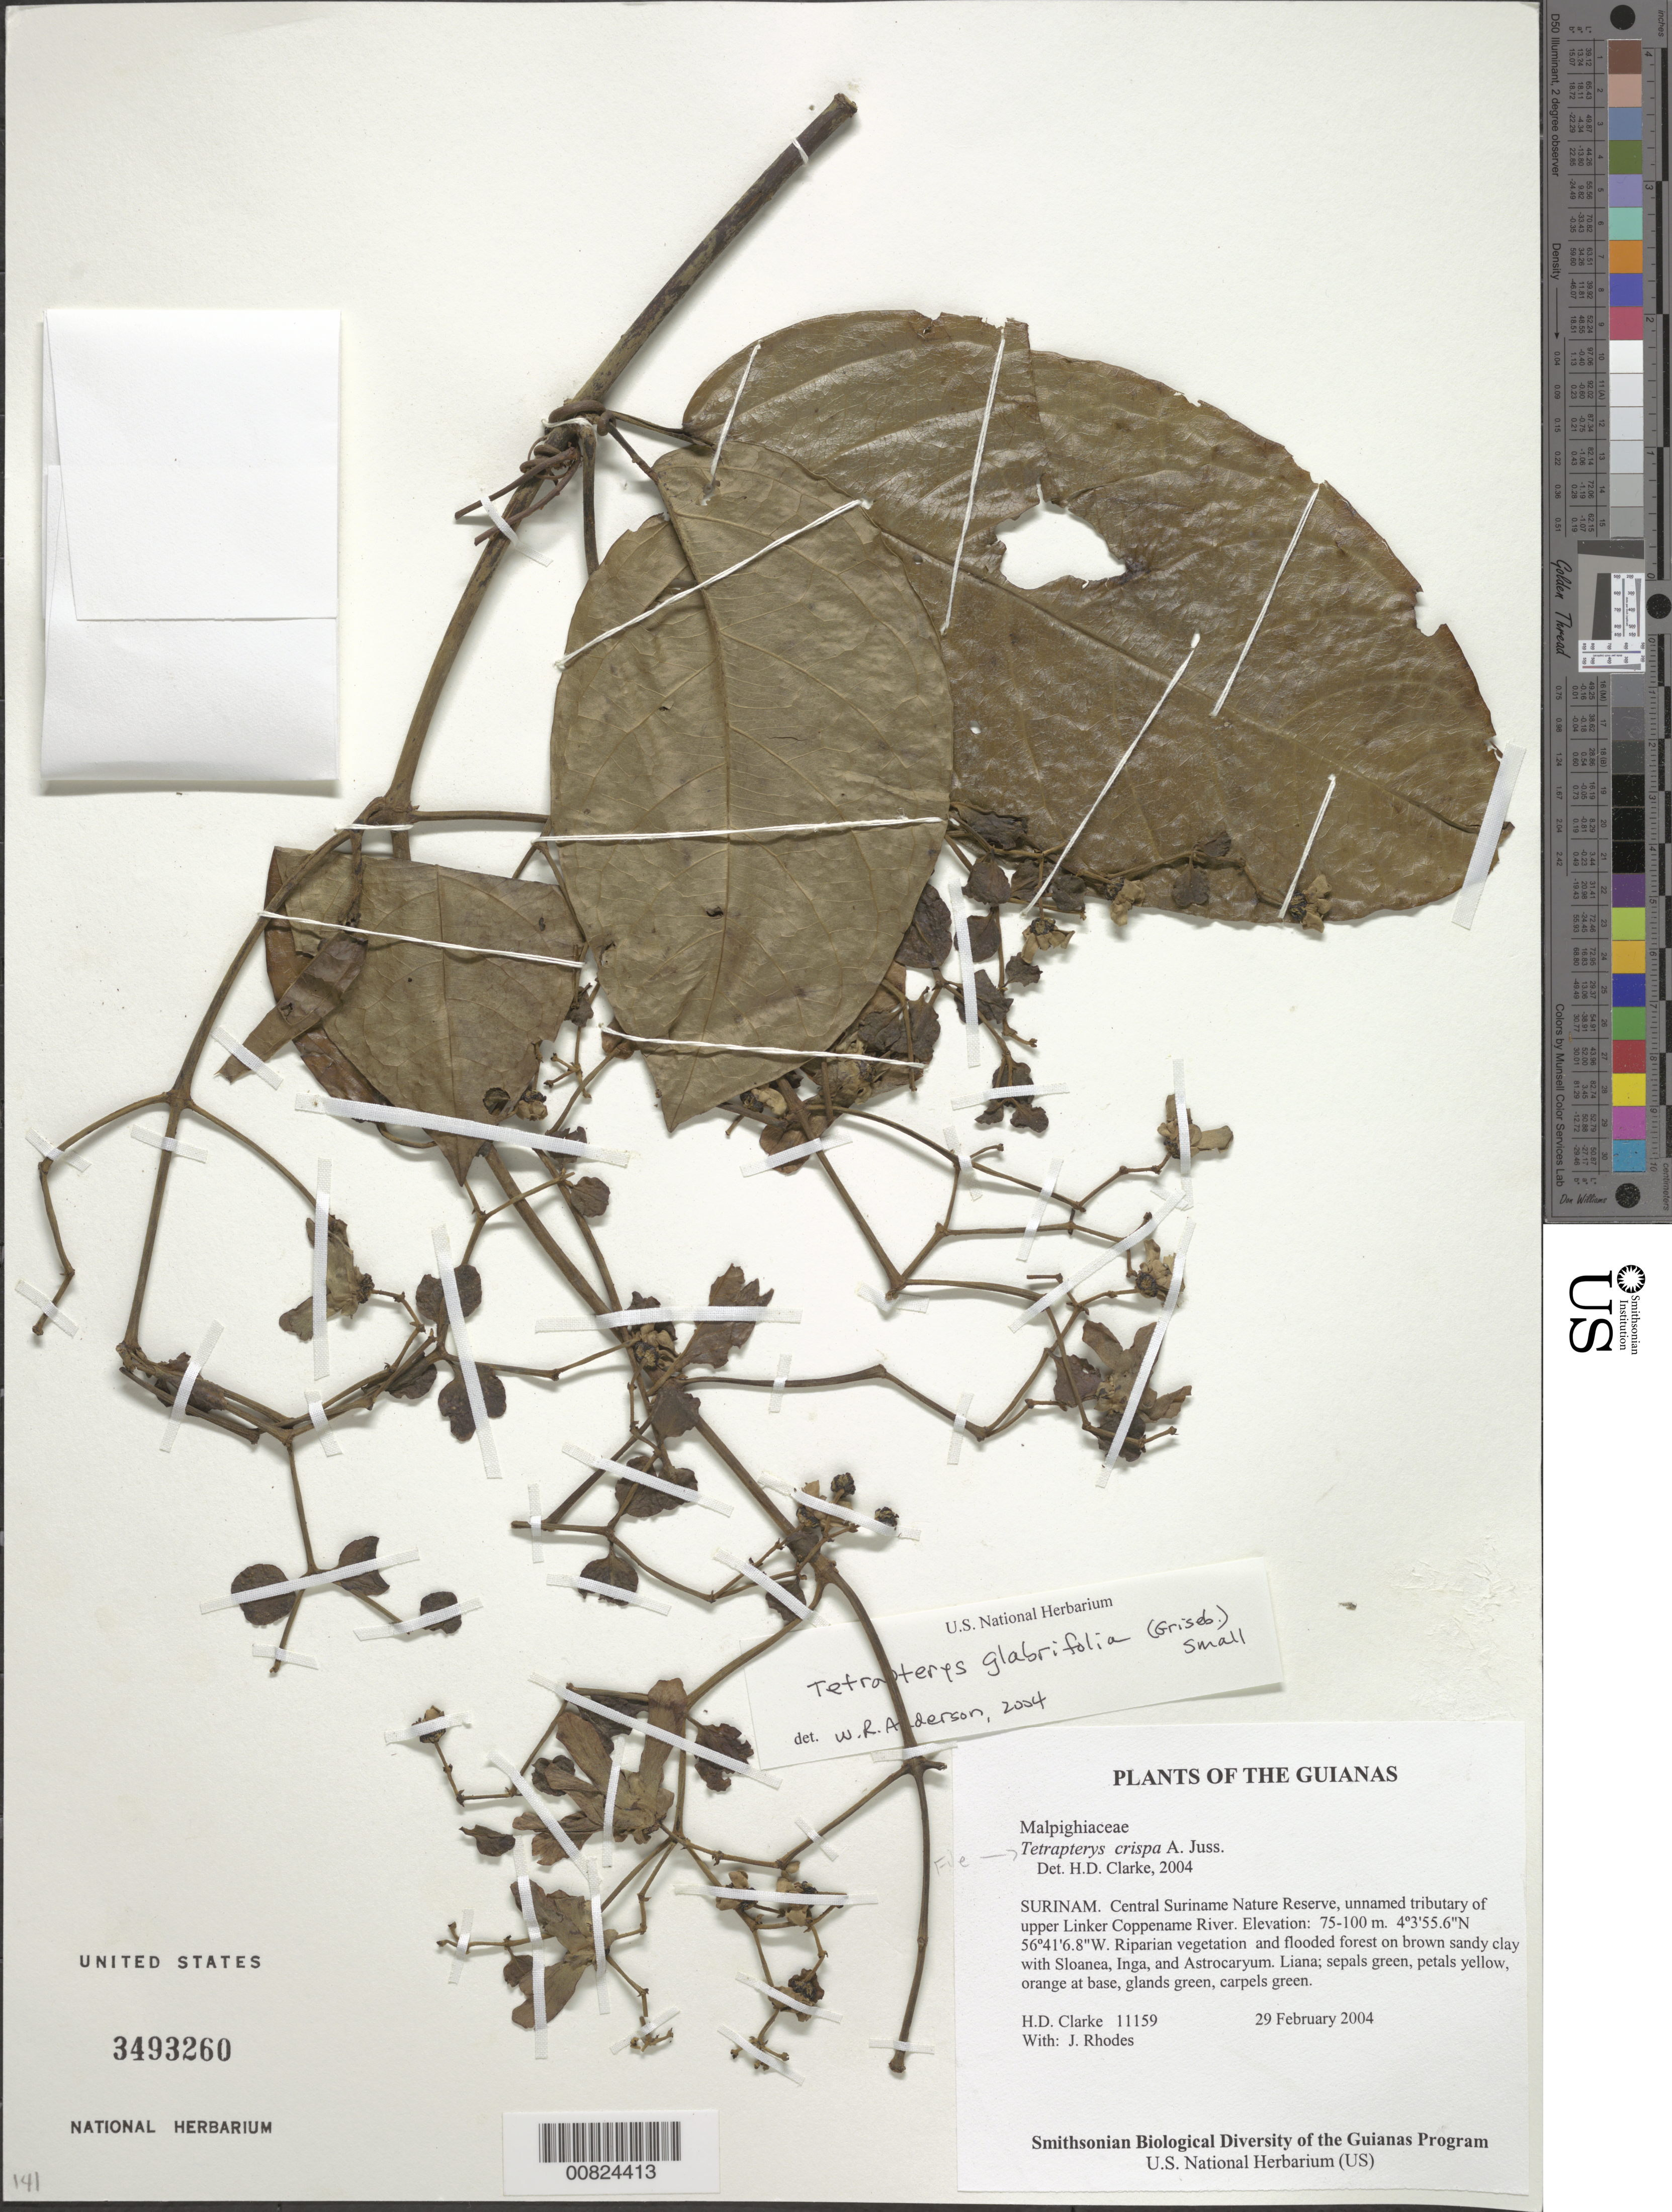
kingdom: Plantae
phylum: Tracheophyta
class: Magnoliopsida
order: Malpighiales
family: Malpighiaceae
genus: Tetrapterys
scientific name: Tetrapterys glabrifolia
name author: (Griseb.) Small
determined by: Anderson, W. R., (MICH), University of Michigan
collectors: H. D. Clarke & J. Rhodes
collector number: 11159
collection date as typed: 29 February 2004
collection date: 2004-02-29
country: Suriname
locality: Central Suriname Nature Reserve, unnamed tributary of upper Linker Coppename River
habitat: Riparian vegetation and flooded forest on brown sandy clay with Sloanea, Inga, and Astrocaryum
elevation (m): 75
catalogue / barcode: US 3493260